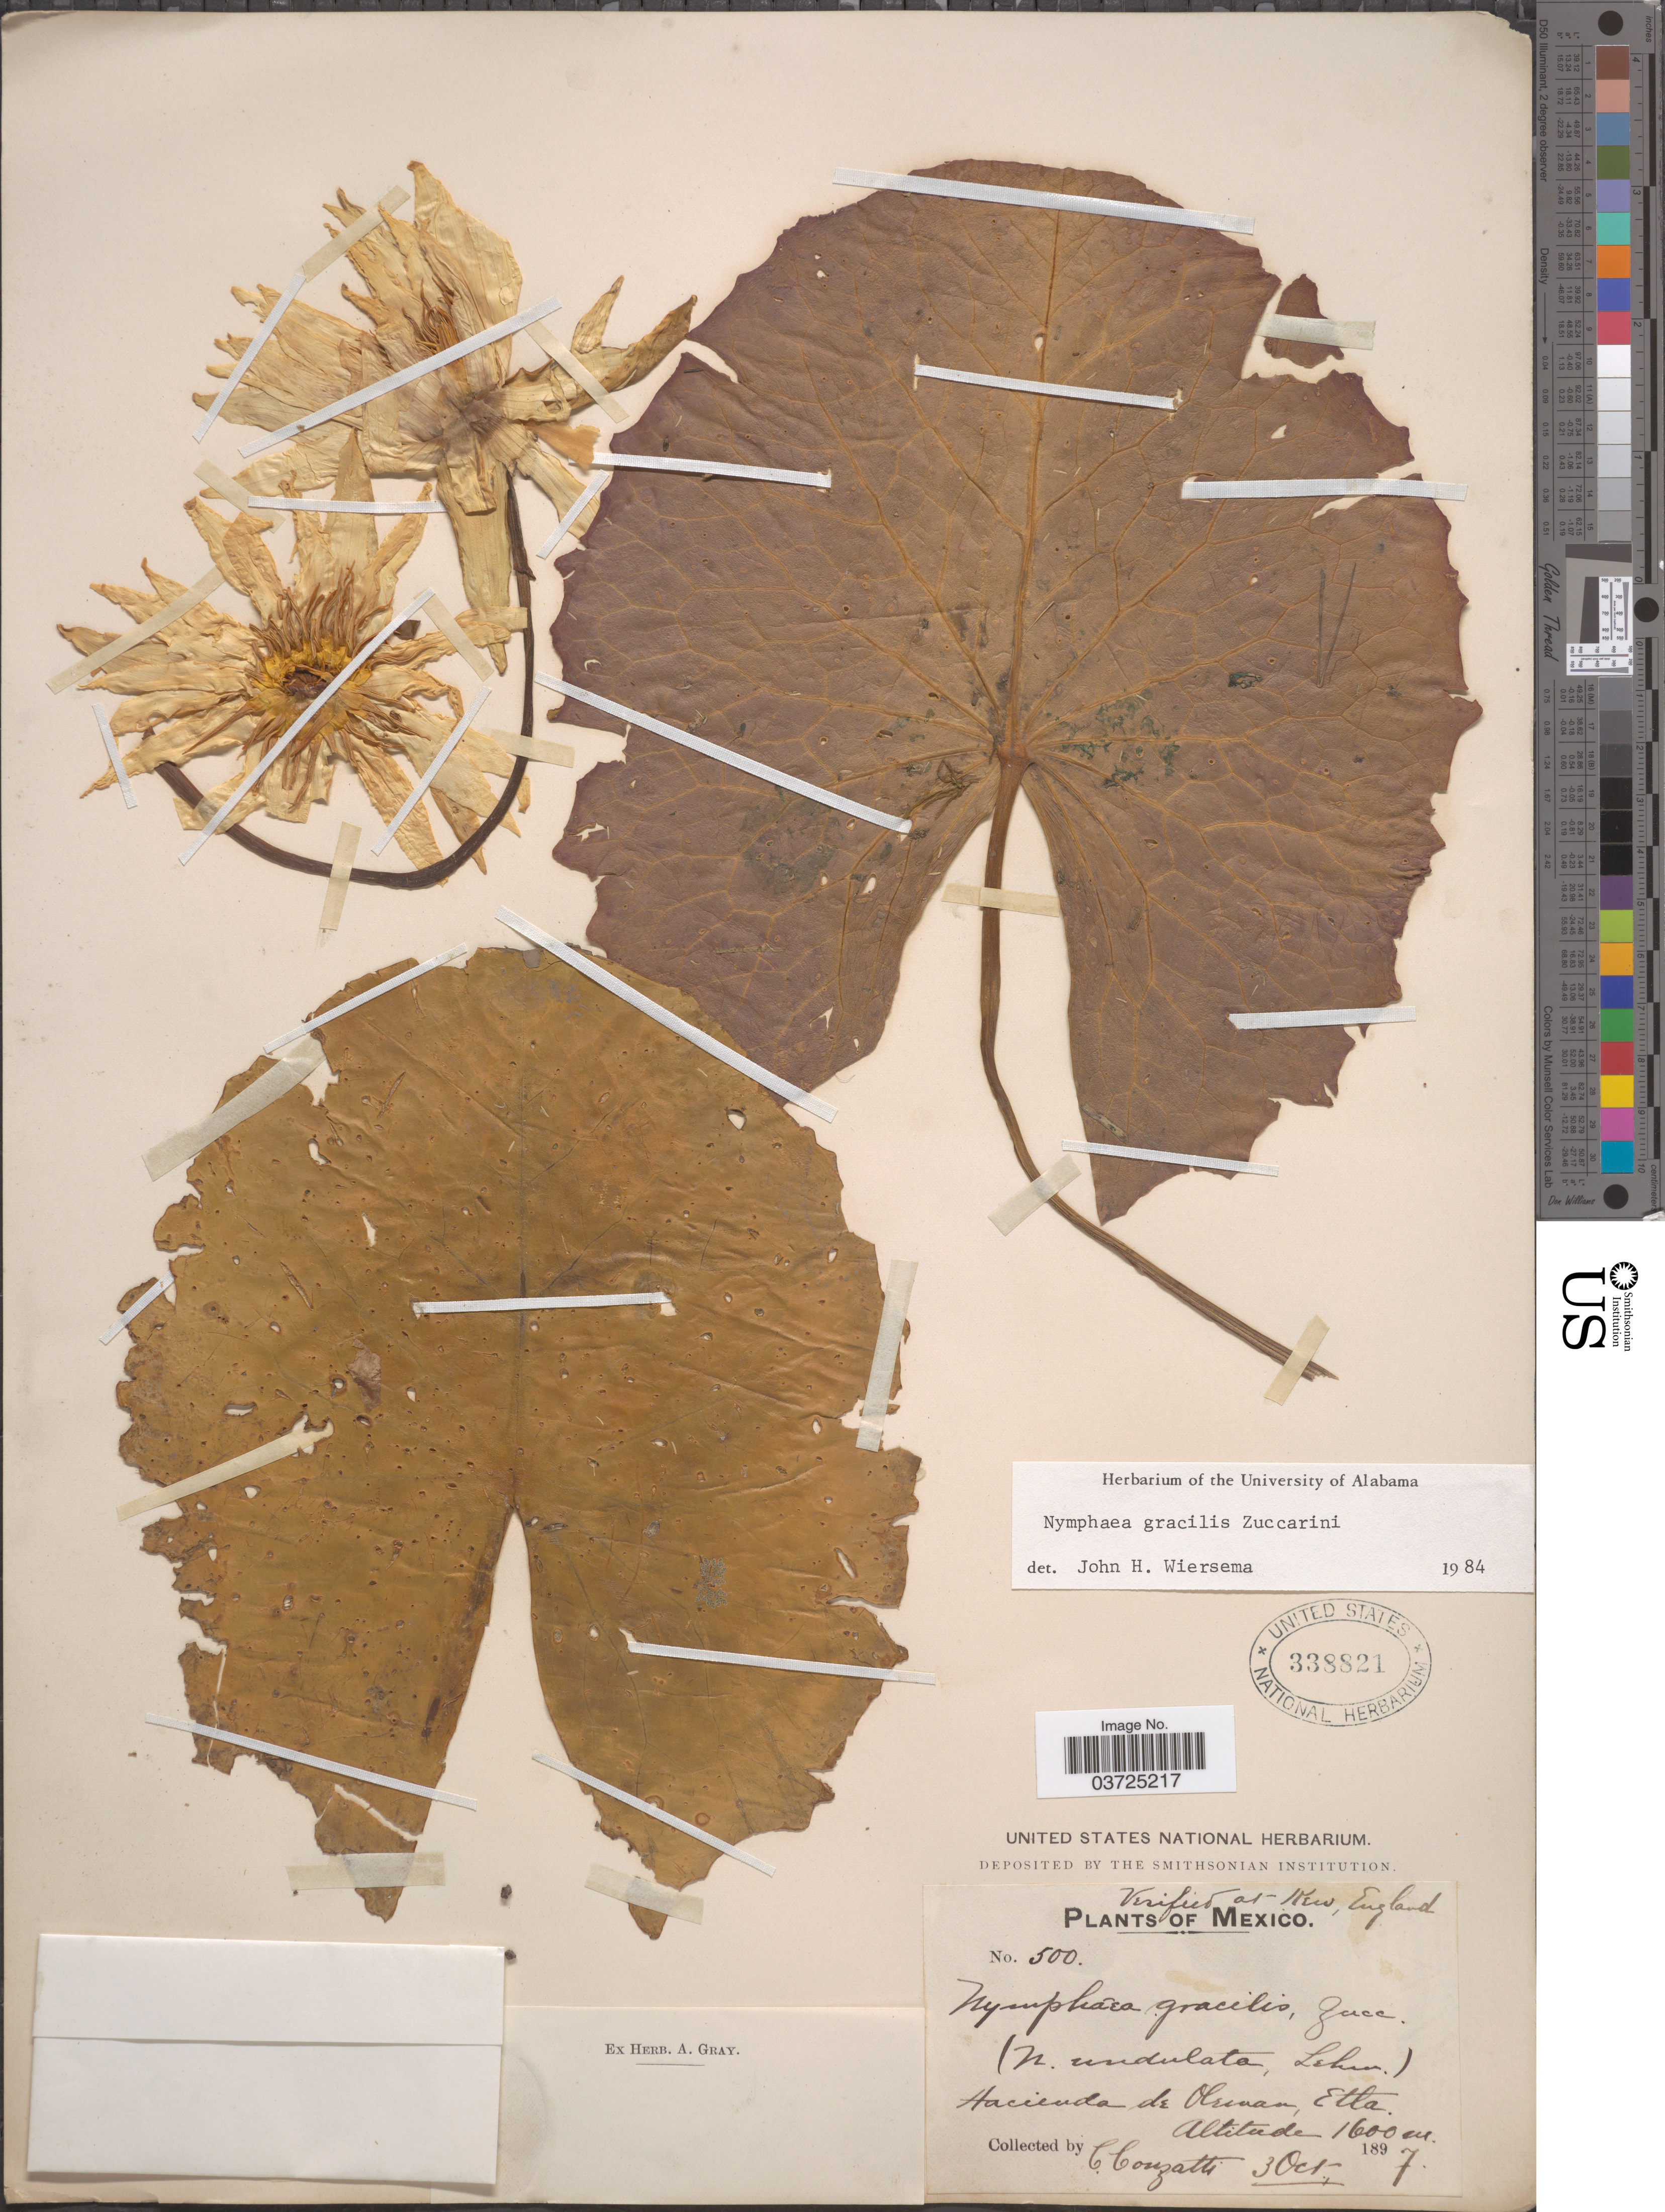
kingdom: Plantae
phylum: Tracheophyta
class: Magnoliopsida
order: Nymphaeales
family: Nymphaeaceae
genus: Nymphaea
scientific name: Nymphaea gracilis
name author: Zucc.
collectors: C. Conzatti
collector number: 500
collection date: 1897-10-03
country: Mexico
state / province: Oaxaca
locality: Hacienda de Aleman, Etta.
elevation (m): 1600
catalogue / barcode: US 338821